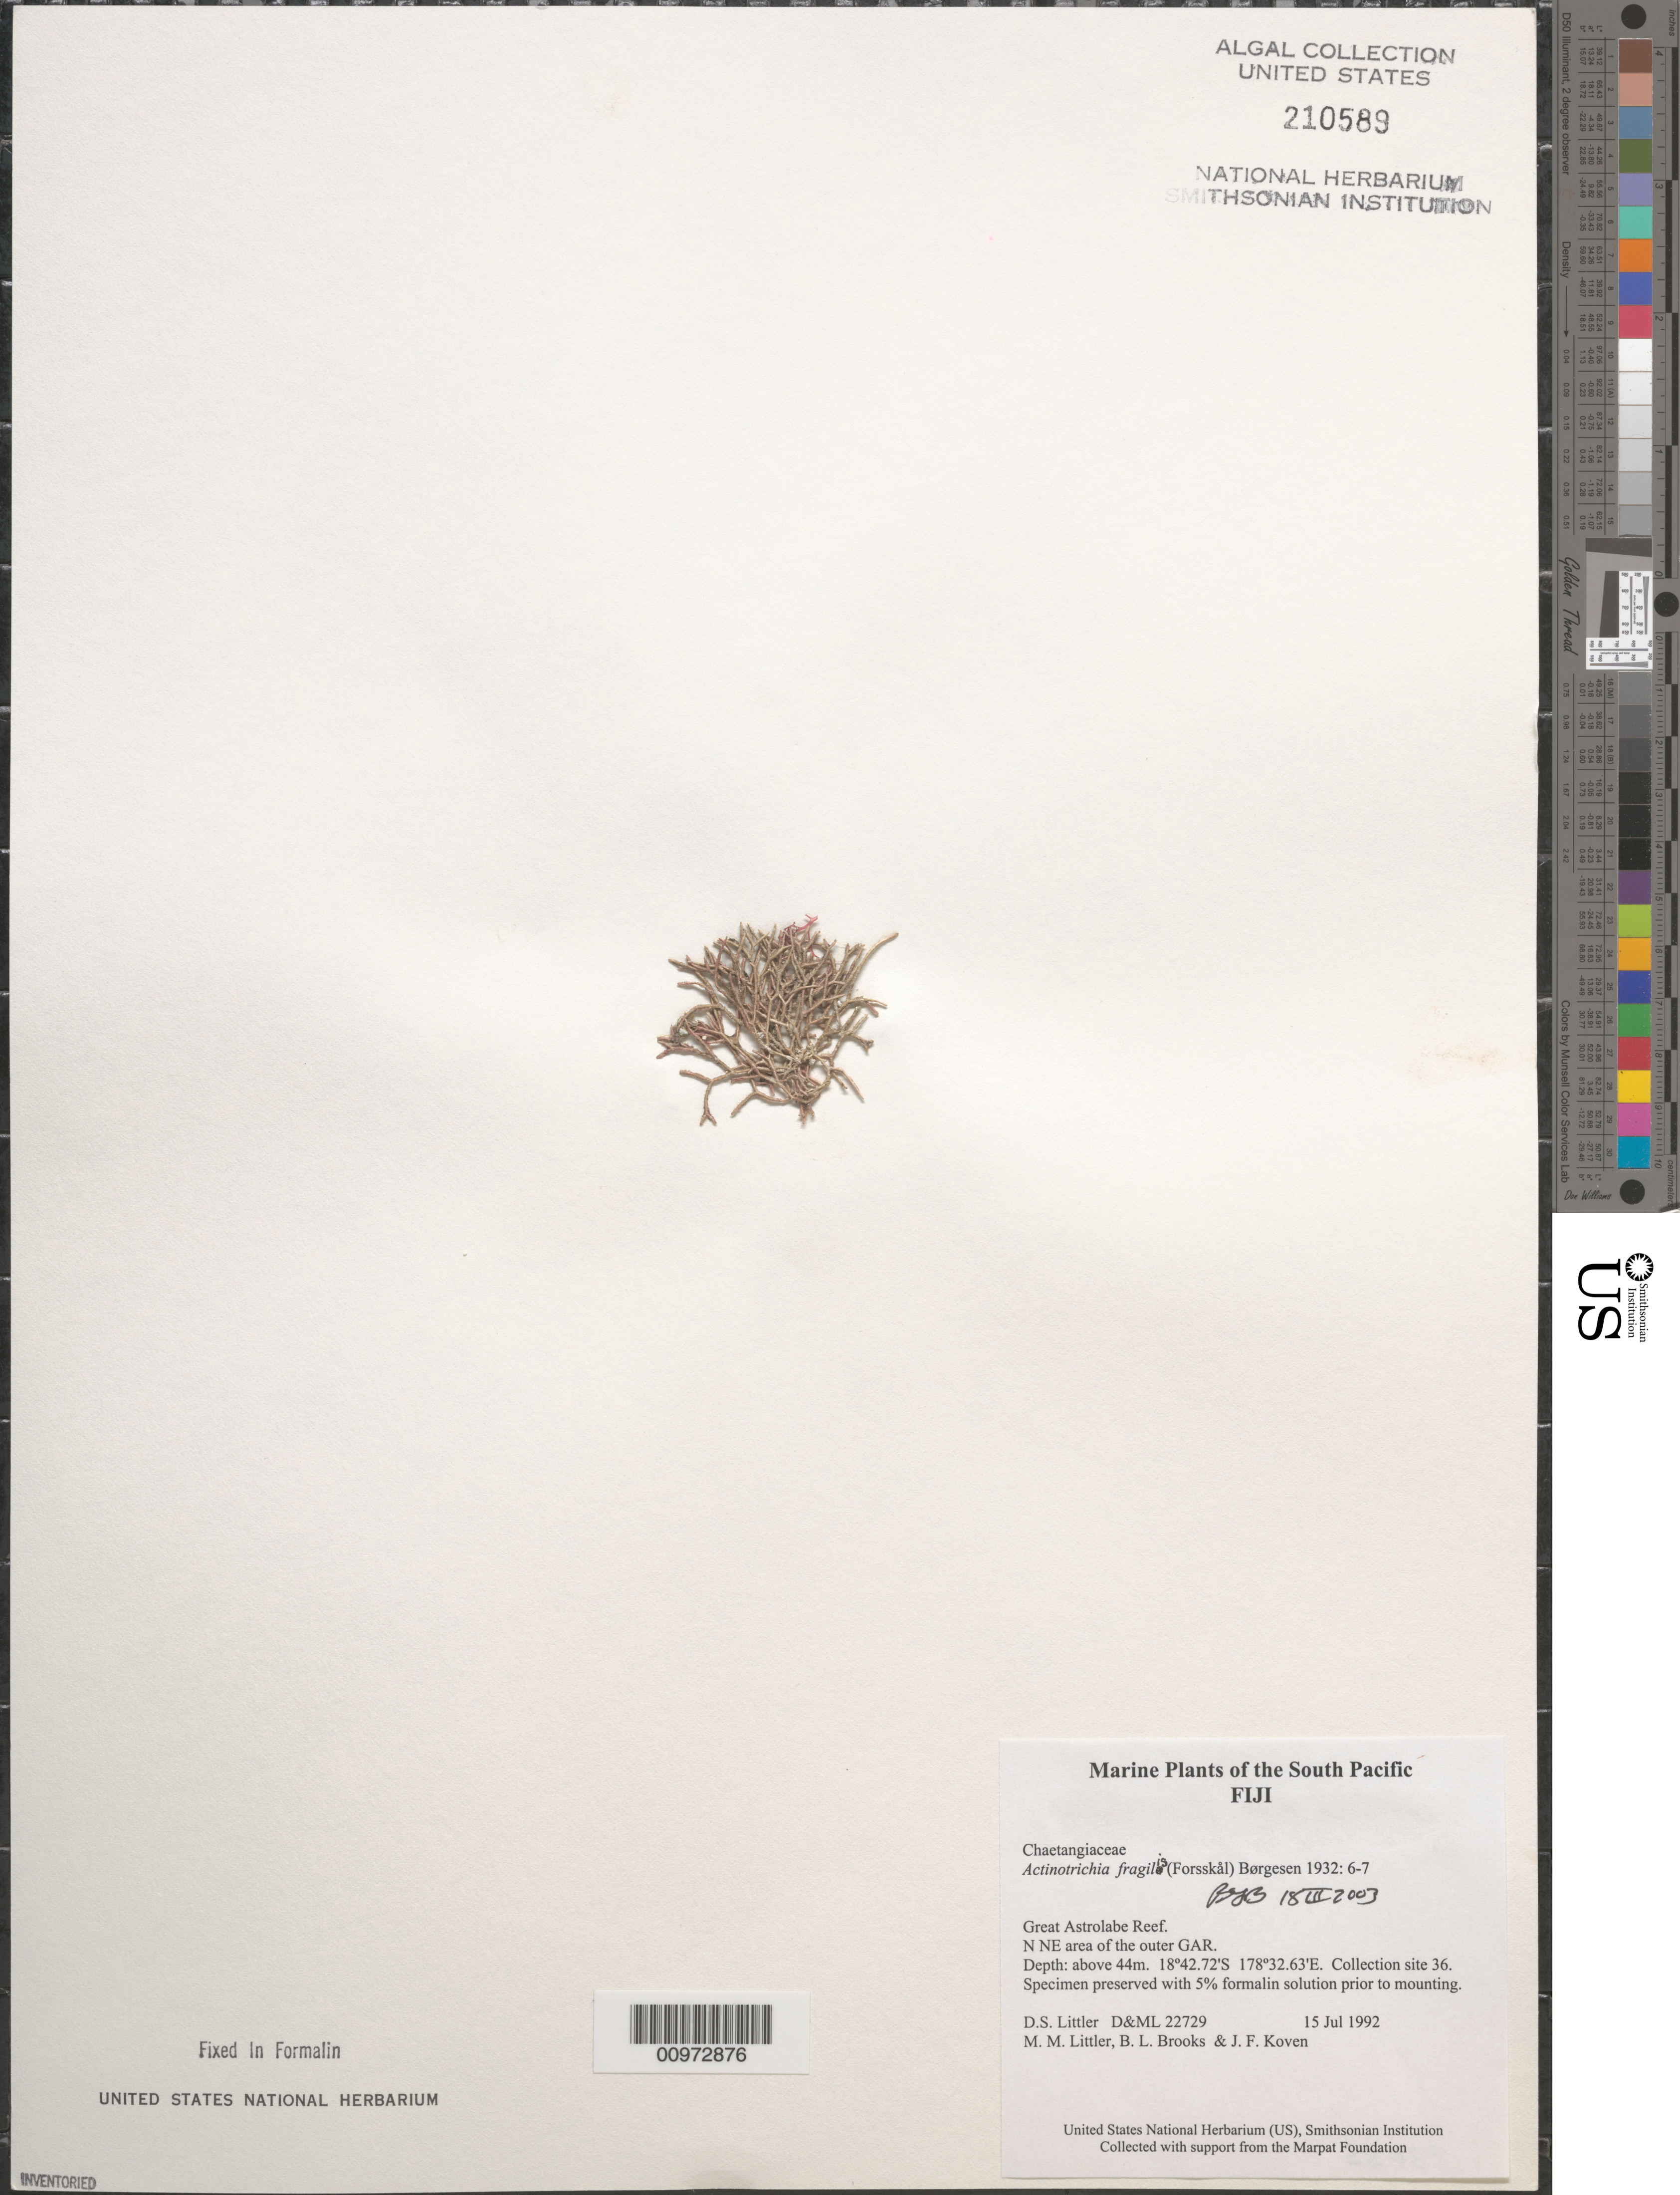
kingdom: Plantae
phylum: Rhodophyta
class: Florideophyceae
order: Nemaliales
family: Galaxauraceae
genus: Actinotrichia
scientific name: Actinotrichia fragilis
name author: (Forssk.) Børgesen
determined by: Brooks, B. L., (BOT), Smithsonian Institution - National Museum of Natural History (UNITED STATES)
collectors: D. S. Littler, M. M. Littler, B. Brooks & J. Koven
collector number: D&ML 22729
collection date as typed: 15 Jul 1992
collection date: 1992-07-15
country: Fiji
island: Great Astrolabe Reef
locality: Great Astrolabe Reef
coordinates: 18 42.72'S, 178 32.63'E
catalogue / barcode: US 210589